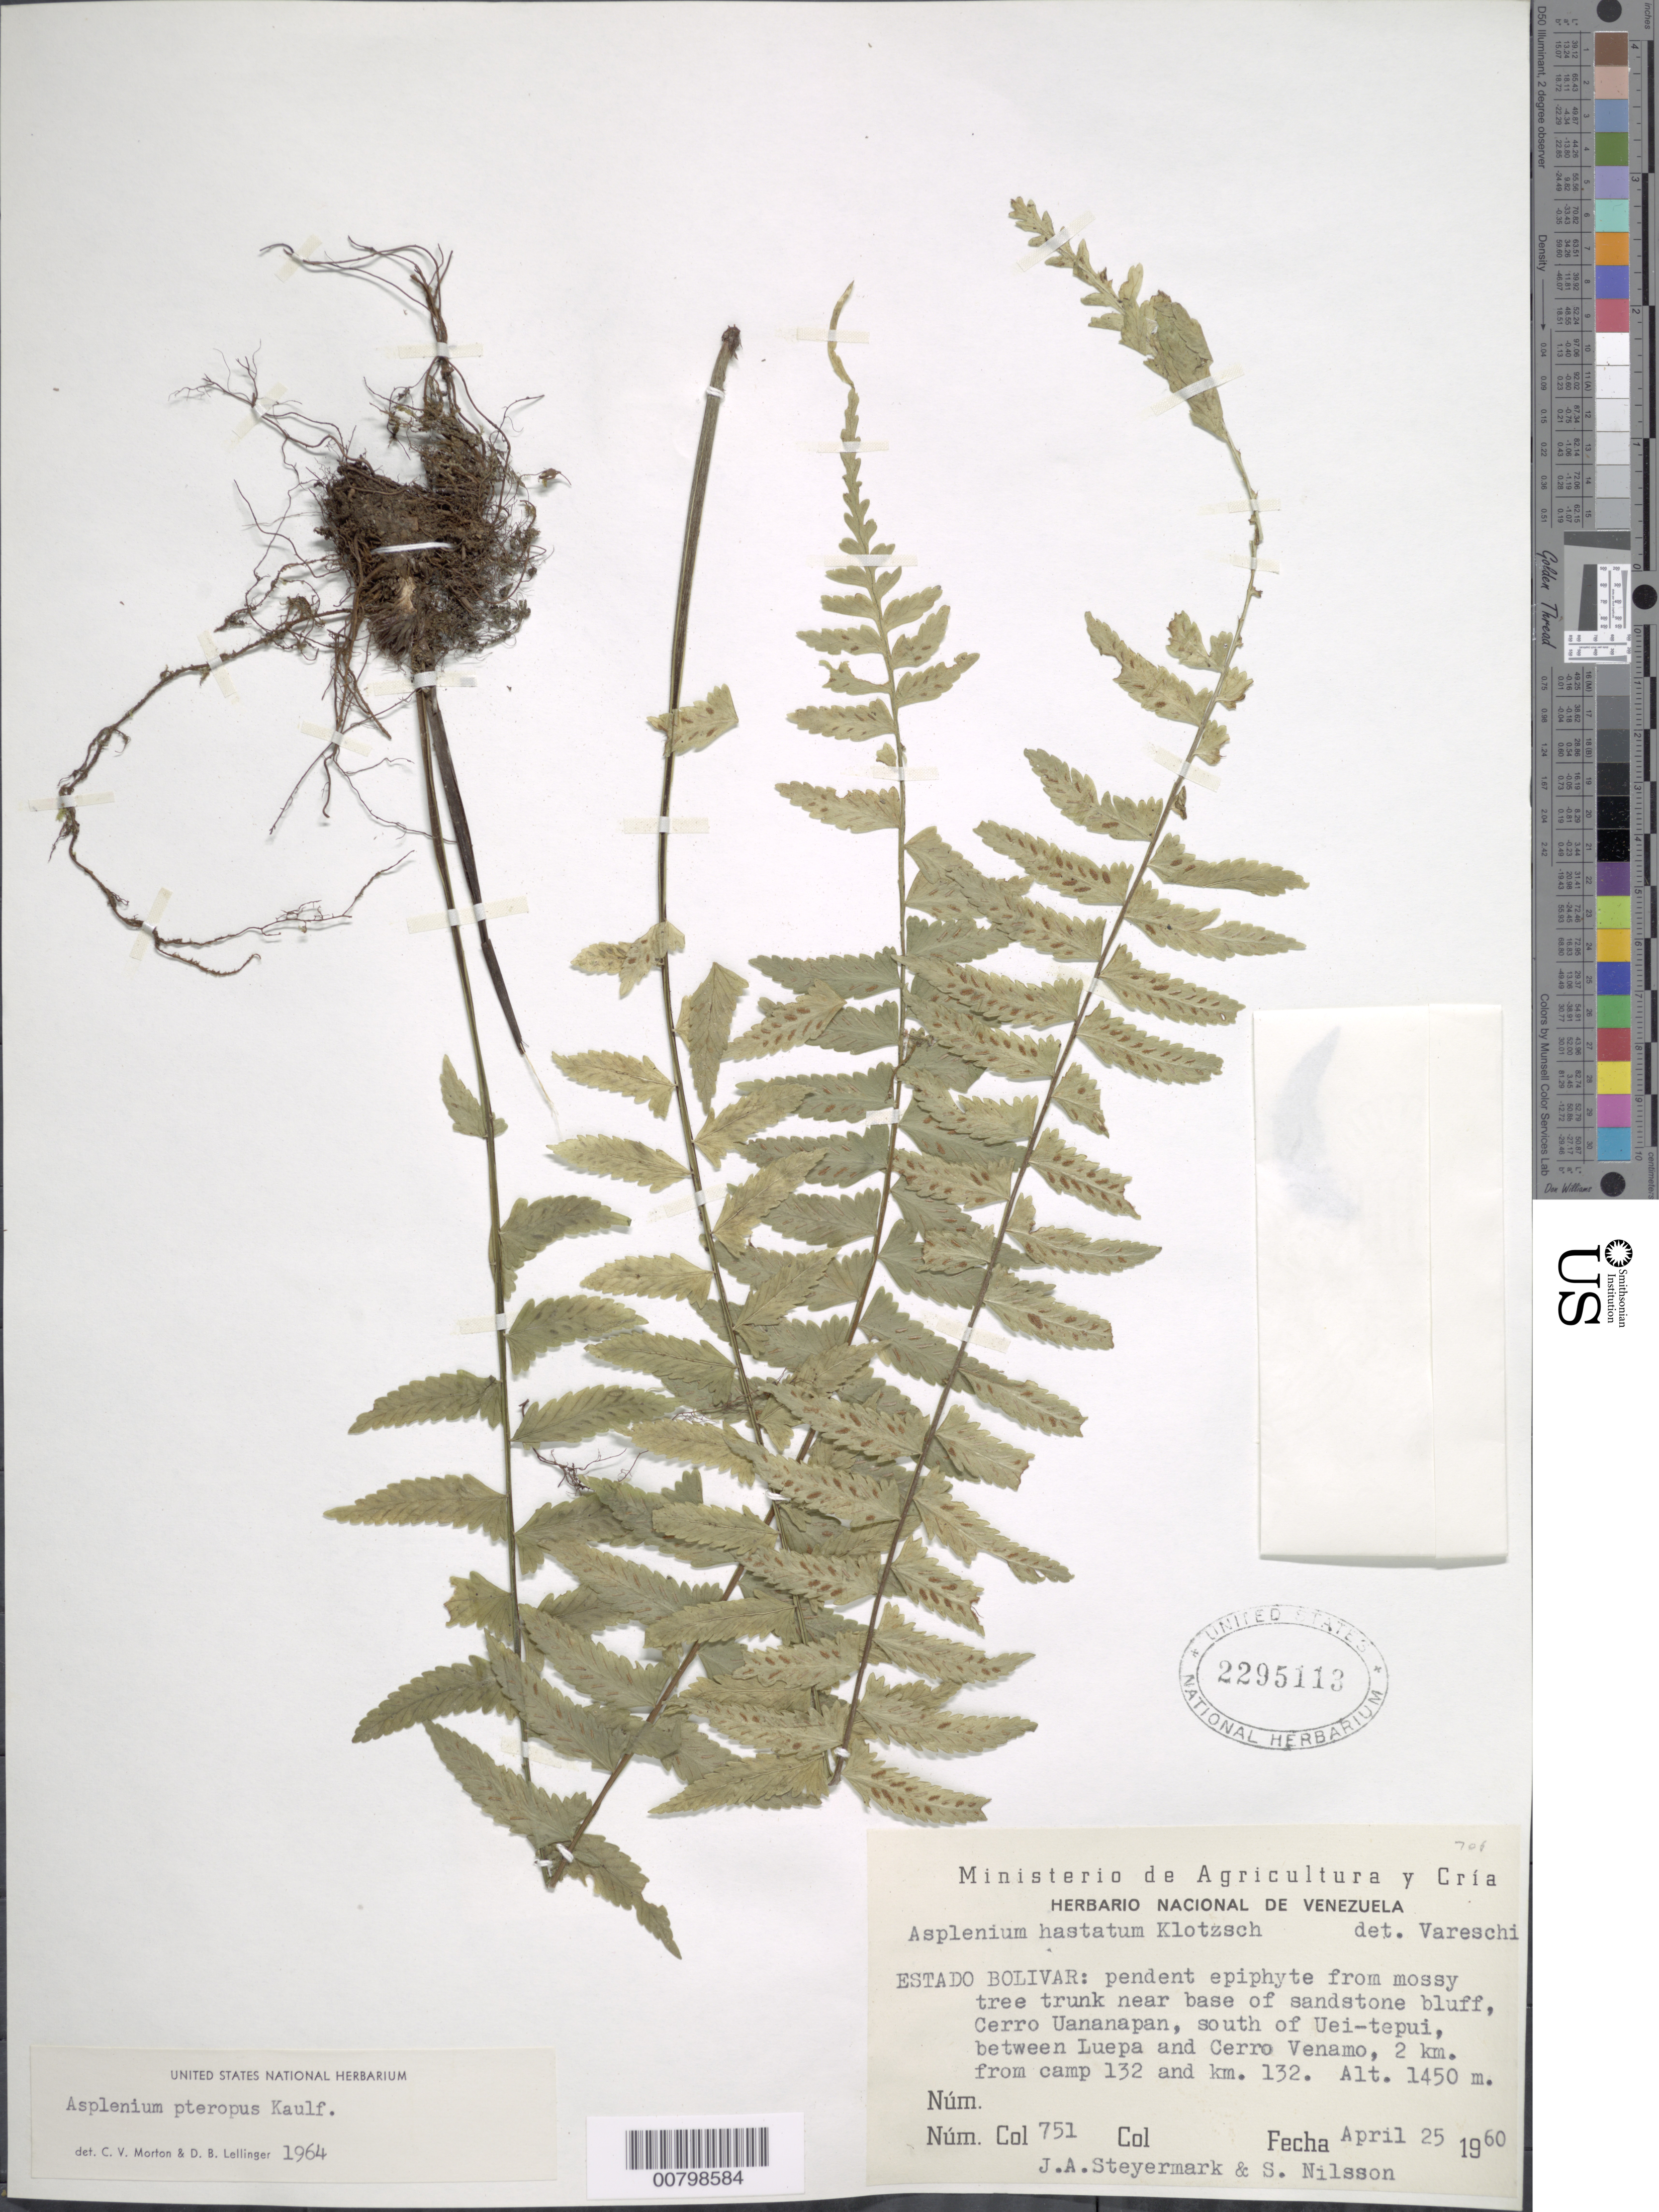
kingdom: Plantae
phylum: Tracheophyta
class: Polypodiopsida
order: Polypodiales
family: Aspleniaceae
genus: Asplenium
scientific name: Asplenium pteropus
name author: Kaulf.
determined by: Morton, C. V.; Lellinger, D. B.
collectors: J. Steyermark & S. Nilsson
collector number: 60 751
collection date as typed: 25-Apr-60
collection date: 1960-04-25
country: Venezuela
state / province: Bolívar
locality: Cerro Uananapán, S of Uei-tepuí, 2 km from campamento 132 and km 132, between Luepa and Cerro Venamo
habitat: Mossy tree trunk near base of sandstone bluff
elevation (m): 1450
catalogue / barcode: US 2295113